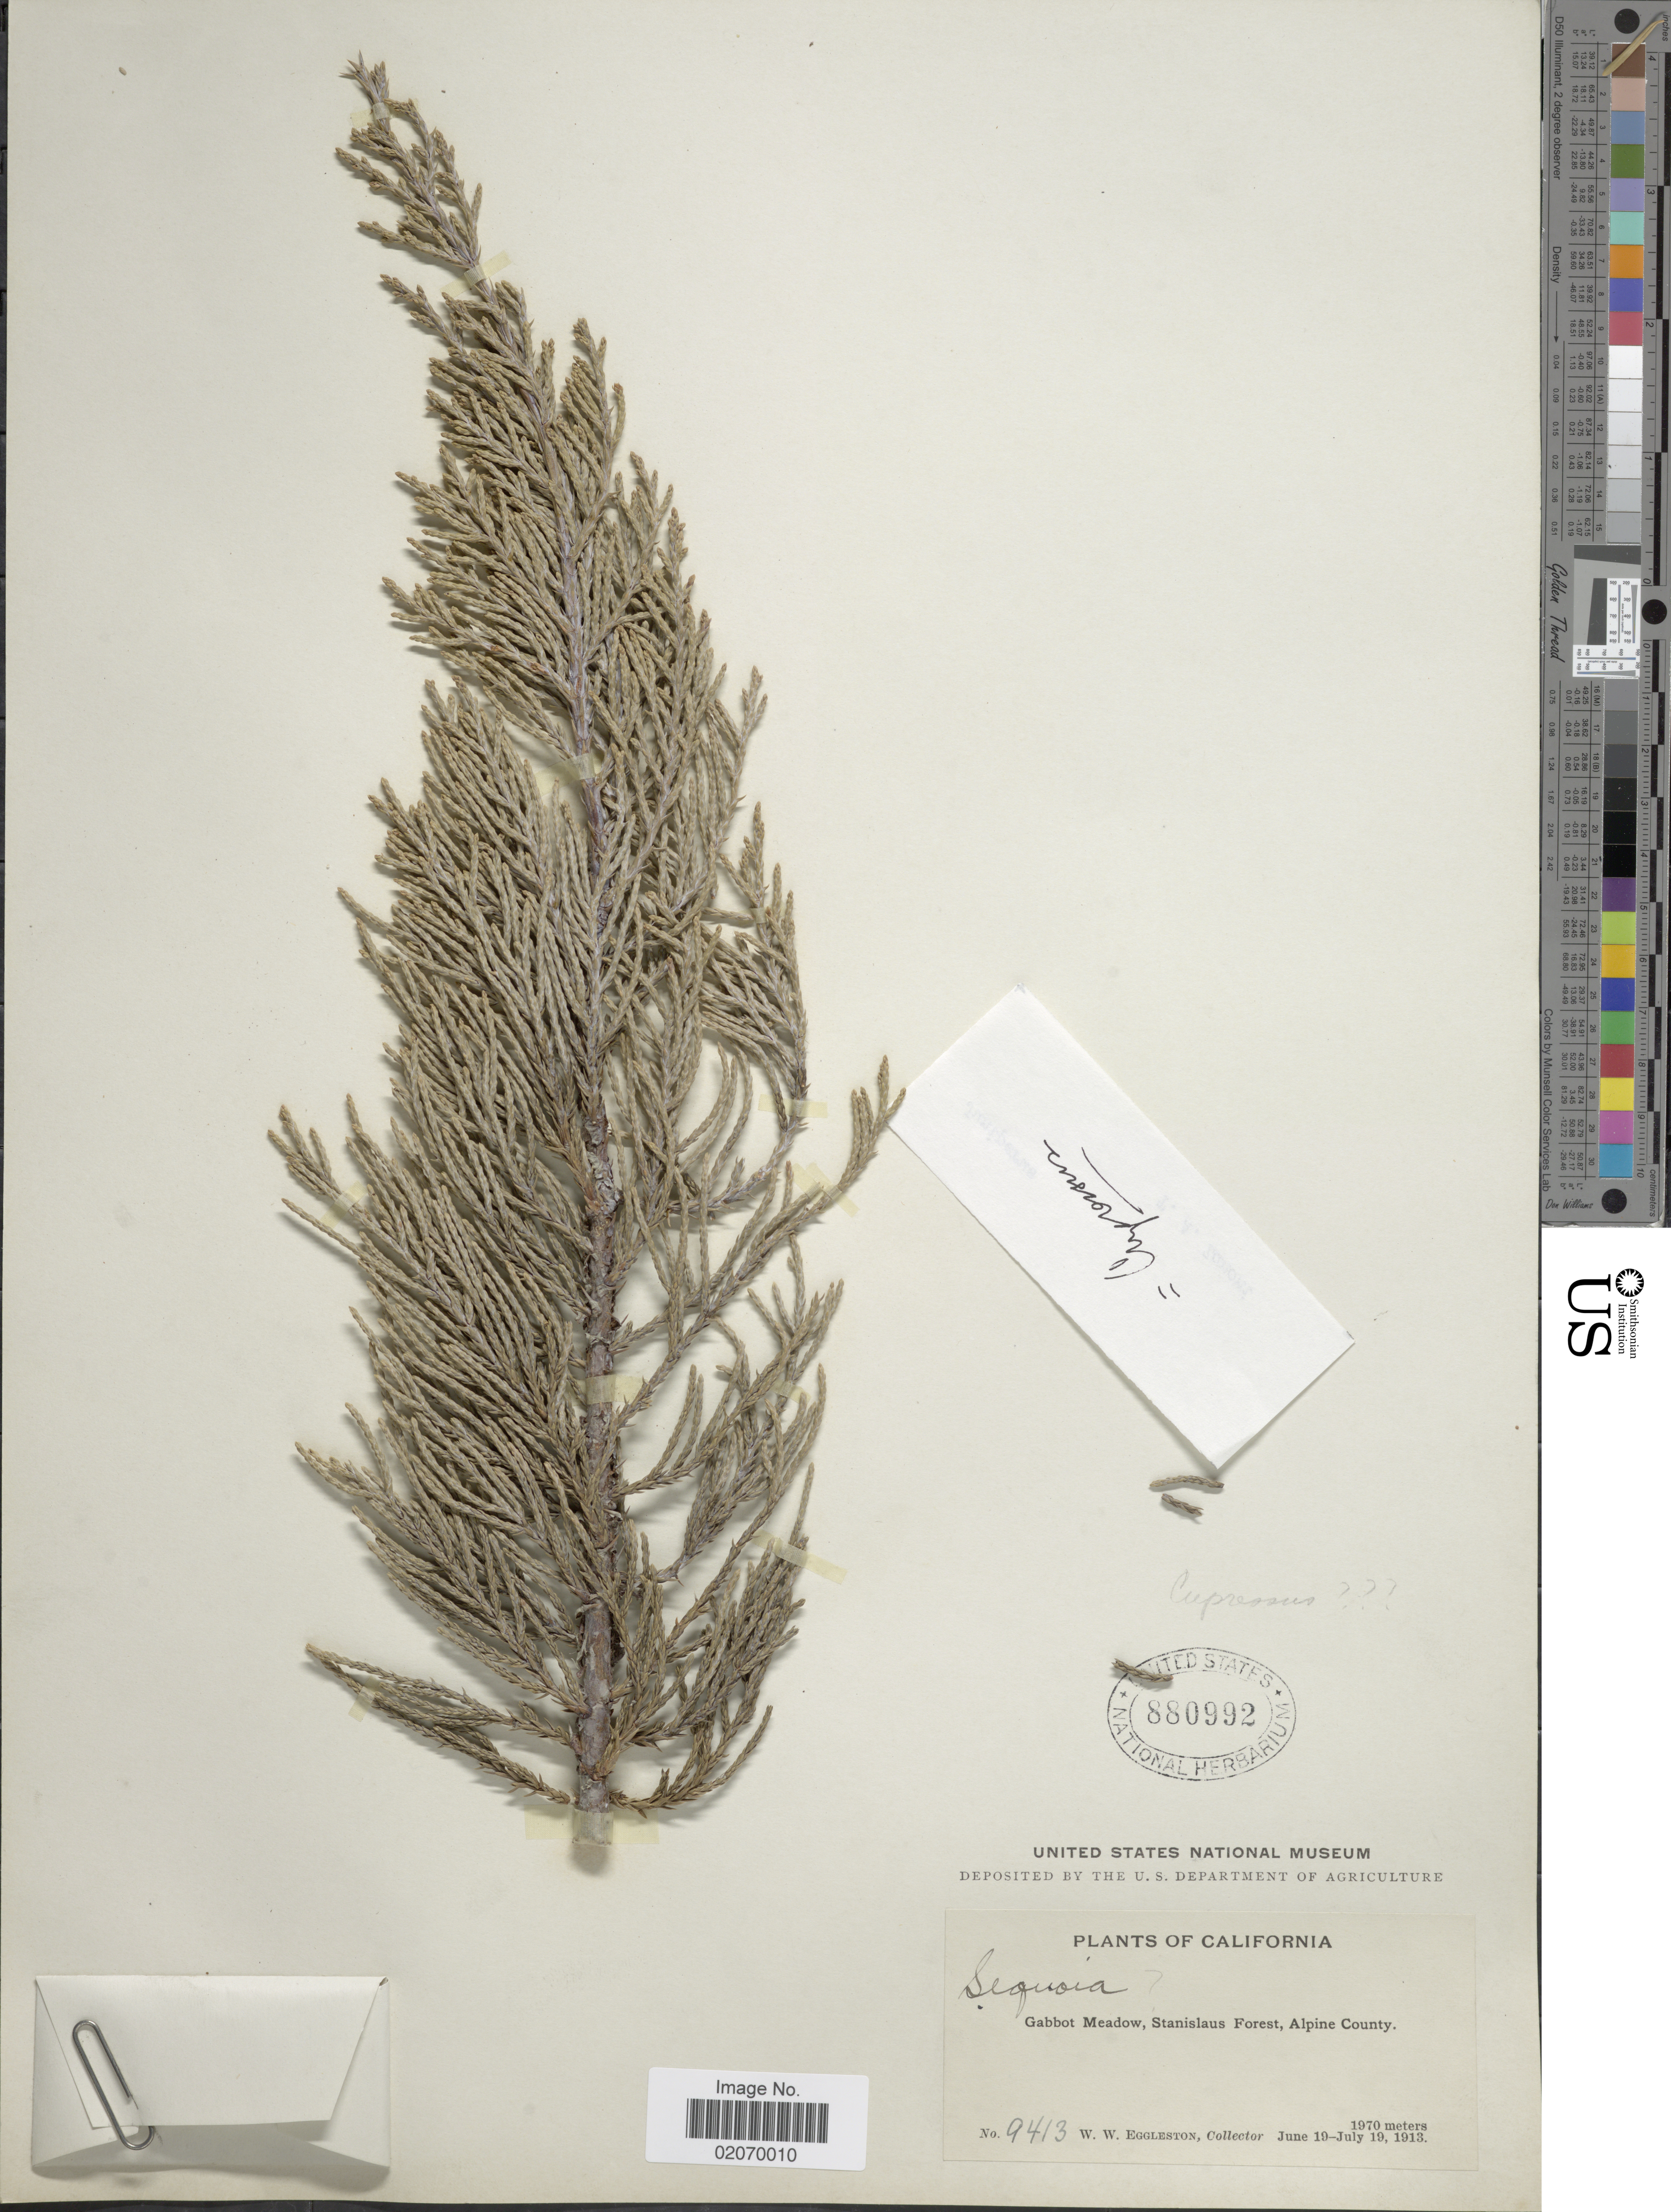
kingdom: Plantae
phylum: Tracheophyta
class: Pinopsida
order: Pinales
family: Cupressaceae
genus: Hesperocyparis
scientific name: Hesperocyparis sp.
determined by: (US) Smithsonian Institution - National Museum of Natural History - Department of Botany (UNITED STATES)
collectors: W. W. Eggleston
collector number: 9413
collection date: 1913-06-19/1913-07-19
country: United States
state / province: California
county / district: Alpine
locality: Gabbot Meadow, Stanislaus Forest, Alpine County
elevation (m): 1970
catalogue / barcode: US 880992